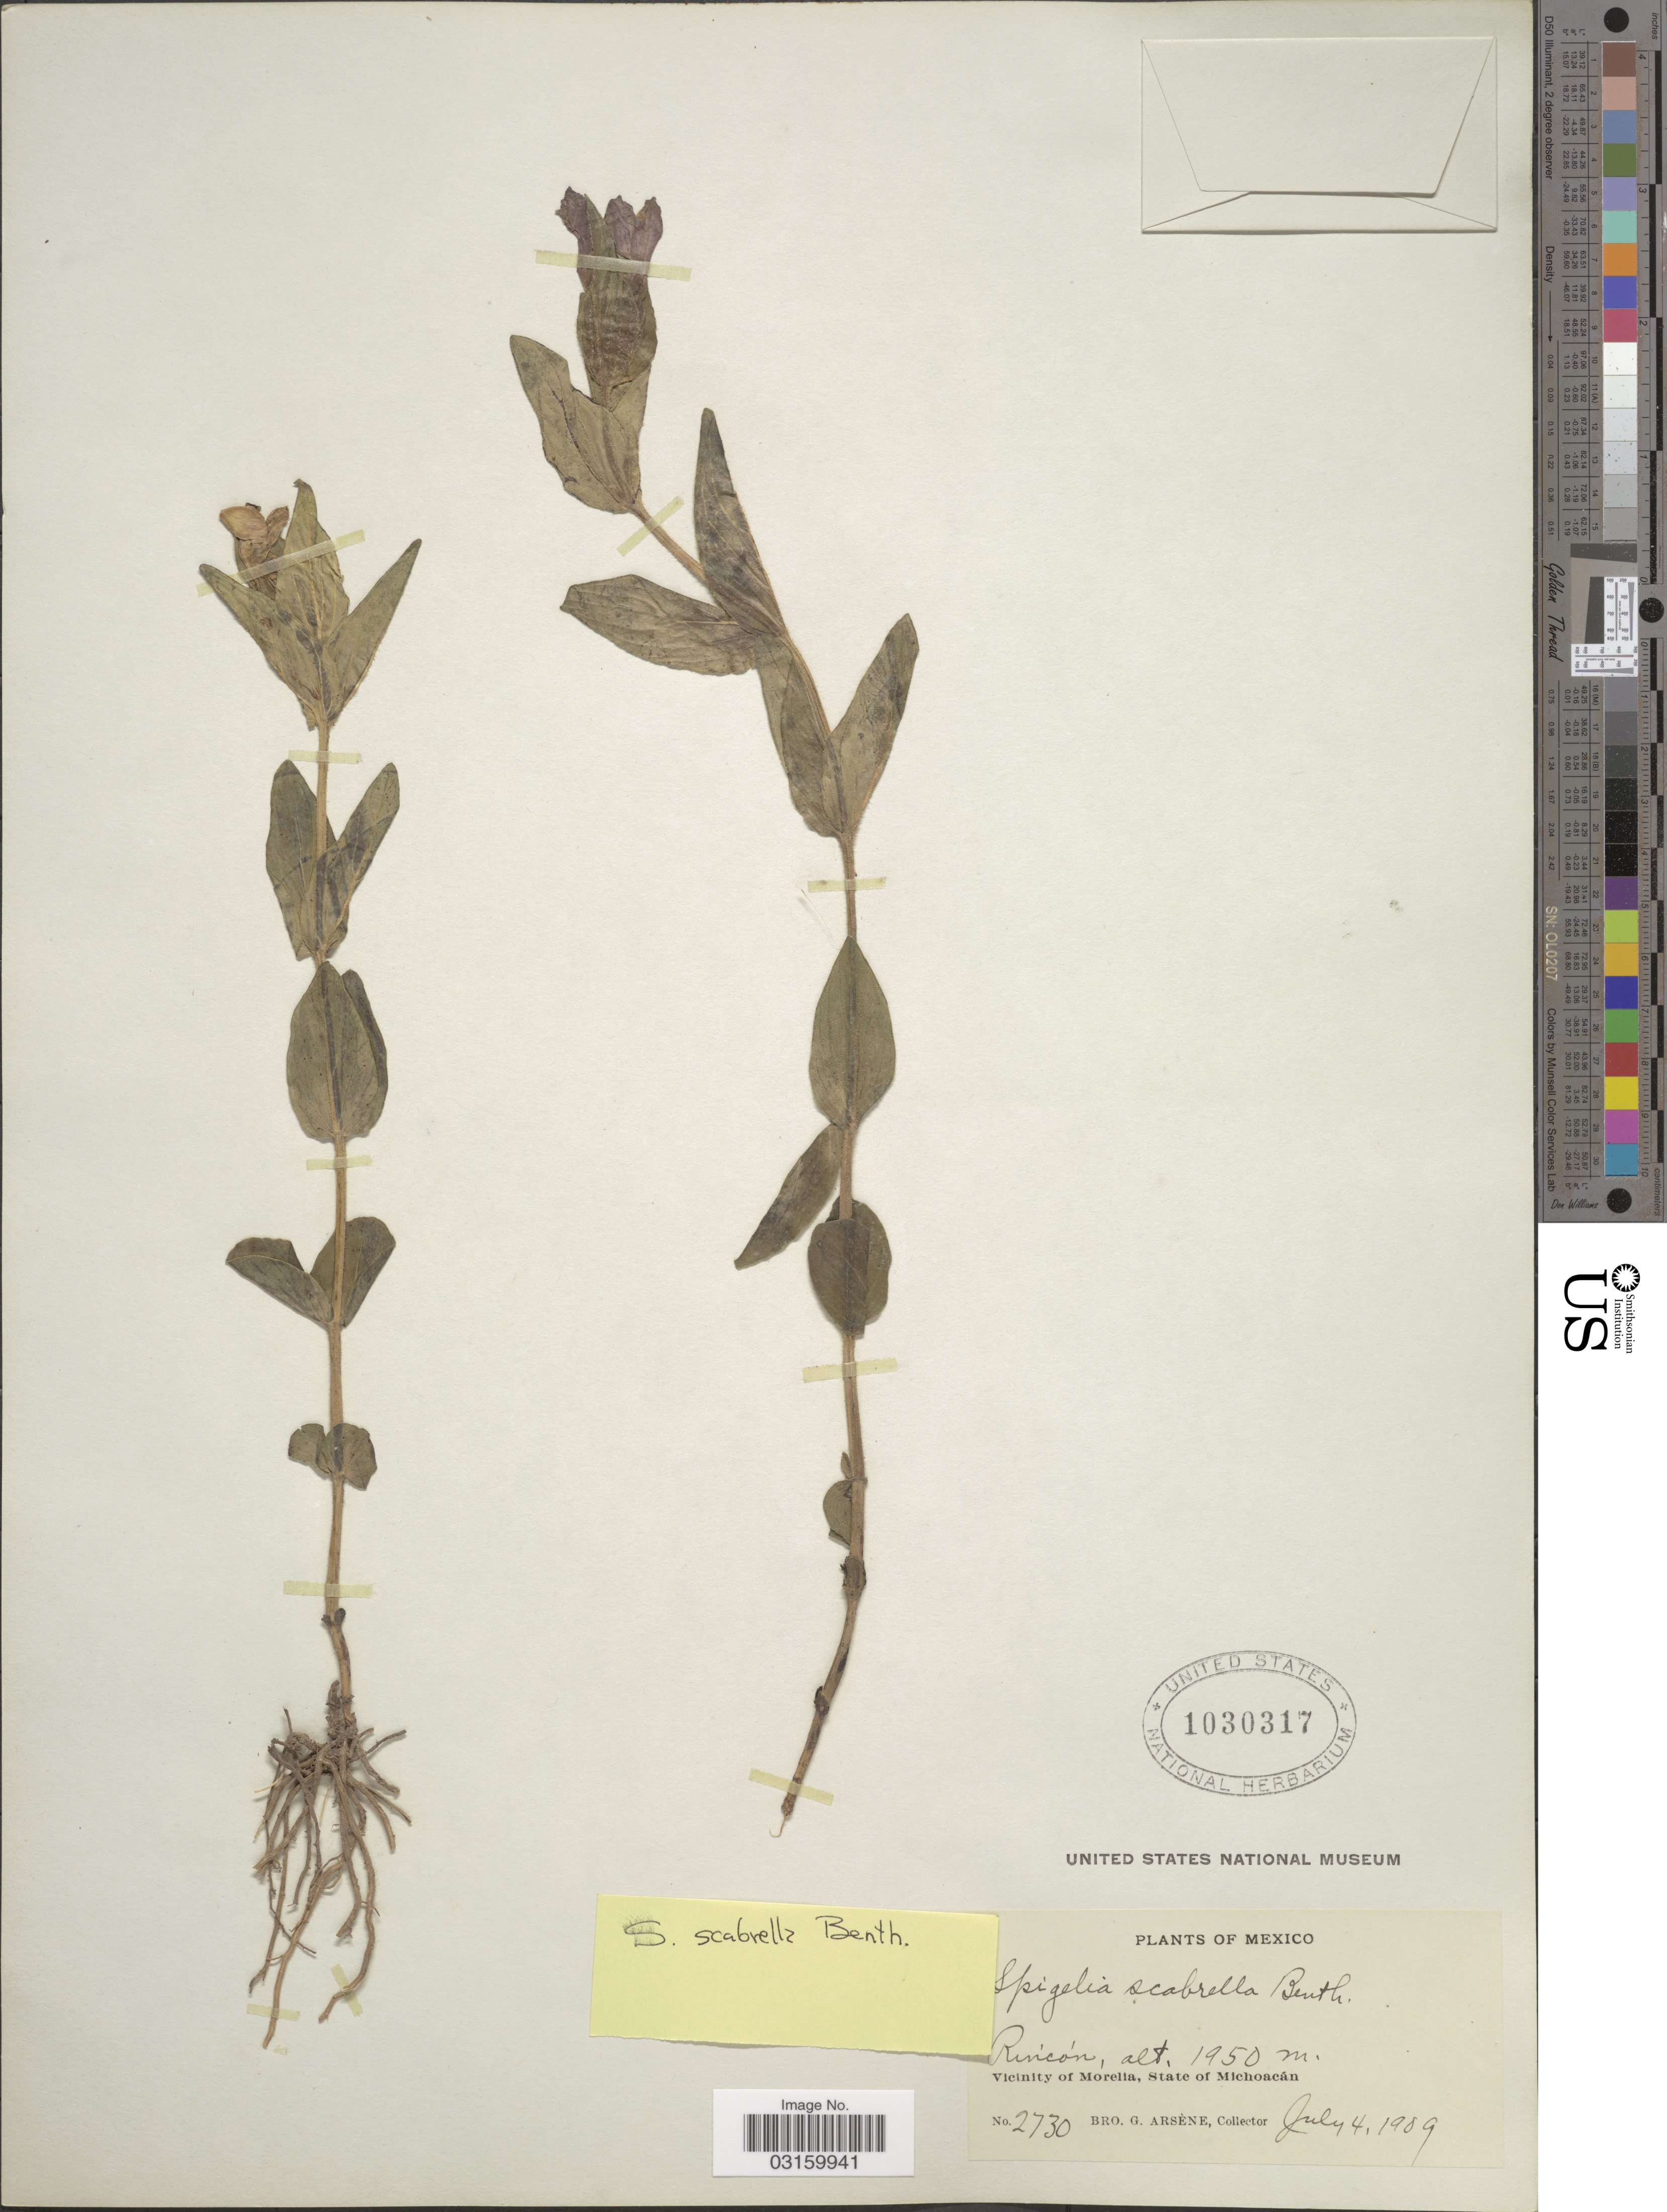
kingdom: Plantae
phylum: Tracheophyta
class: Magnoliopsida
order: Gentianales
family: Loganiaceae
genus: Spigelia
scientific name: Spigelia scabrella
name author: Benth.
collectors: Bro. G. Arsène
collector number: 2730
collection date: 1989-07-04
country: Mexico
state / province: Michoacán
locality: Rincón, Vicinity of Morelia.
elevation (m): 1950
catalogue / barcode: US 1030317